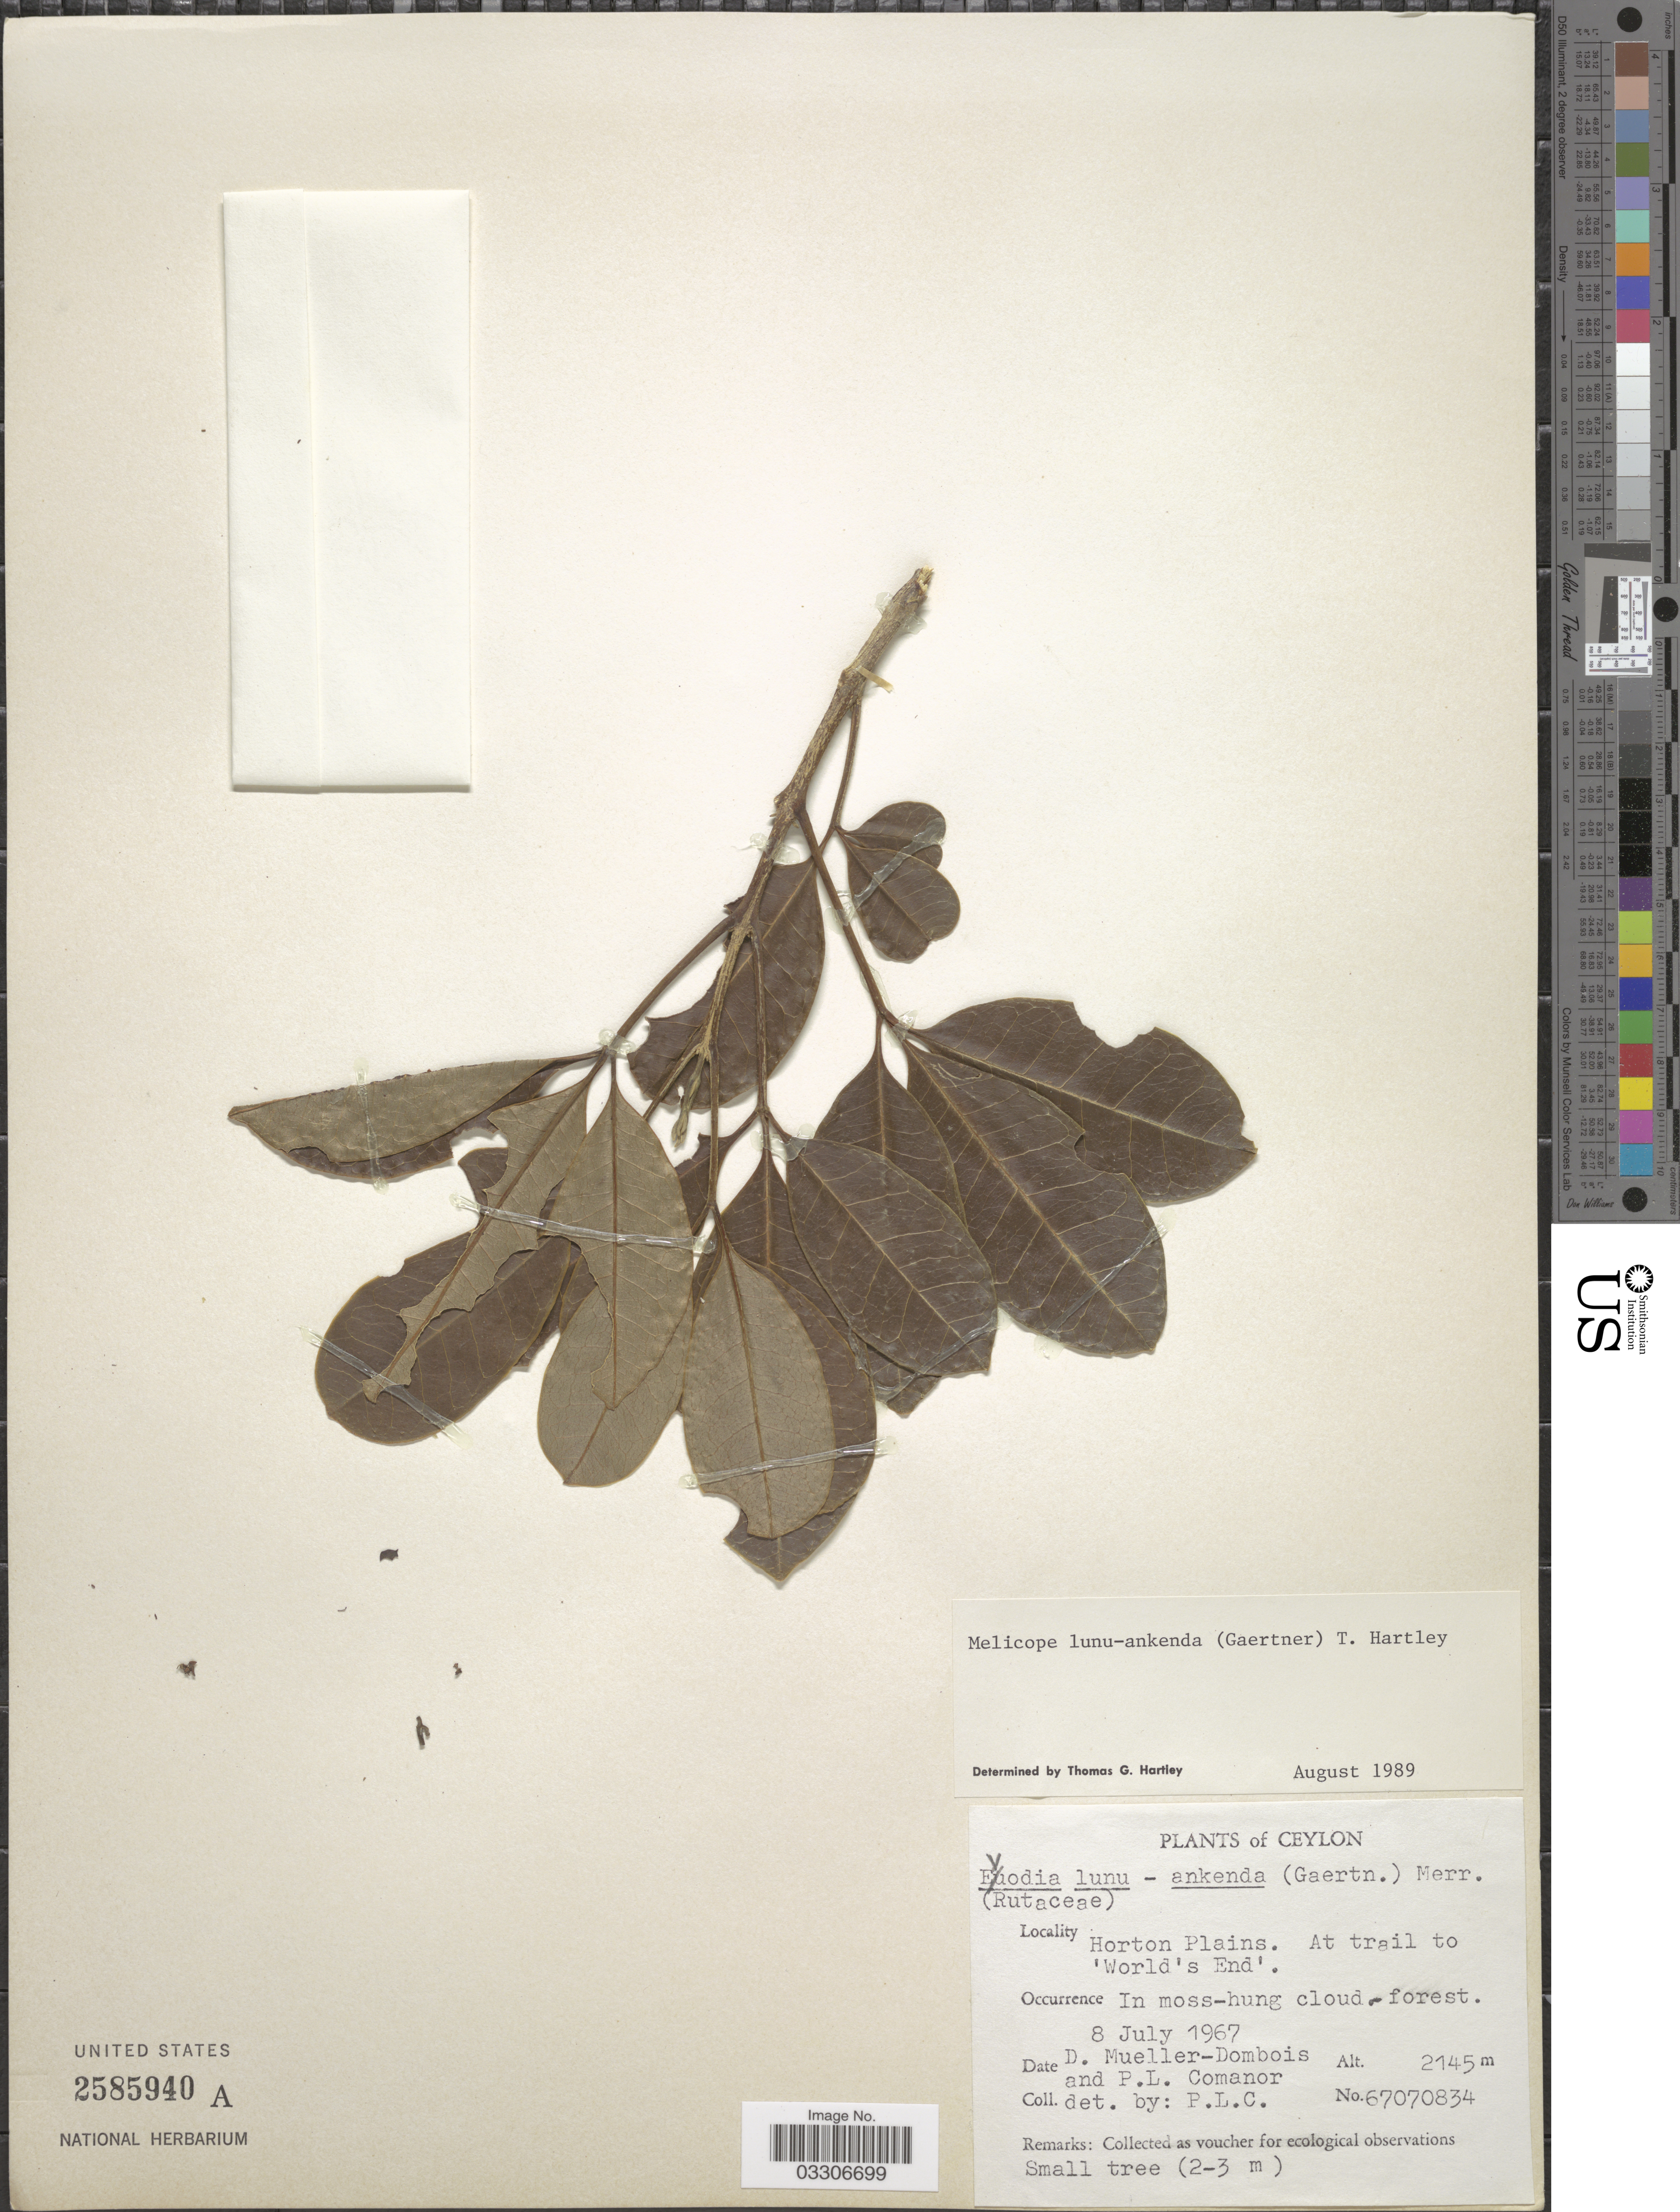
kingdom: Plantae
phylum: Tracheophyta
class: Magnoliopsida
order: Sapindales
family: Rutaceae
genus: Melicope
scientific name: Melicope lunu-ankenda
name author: (Gaertn.) T.G. Hartley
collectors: D. Mueller-Dombois & P. Comanor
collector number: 67070834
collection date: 1967-07-08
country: Sri Lanka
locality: Ceylon. Horton Plains. At trail to 'World's End'.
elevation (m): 2145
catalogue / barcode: US 2585940A